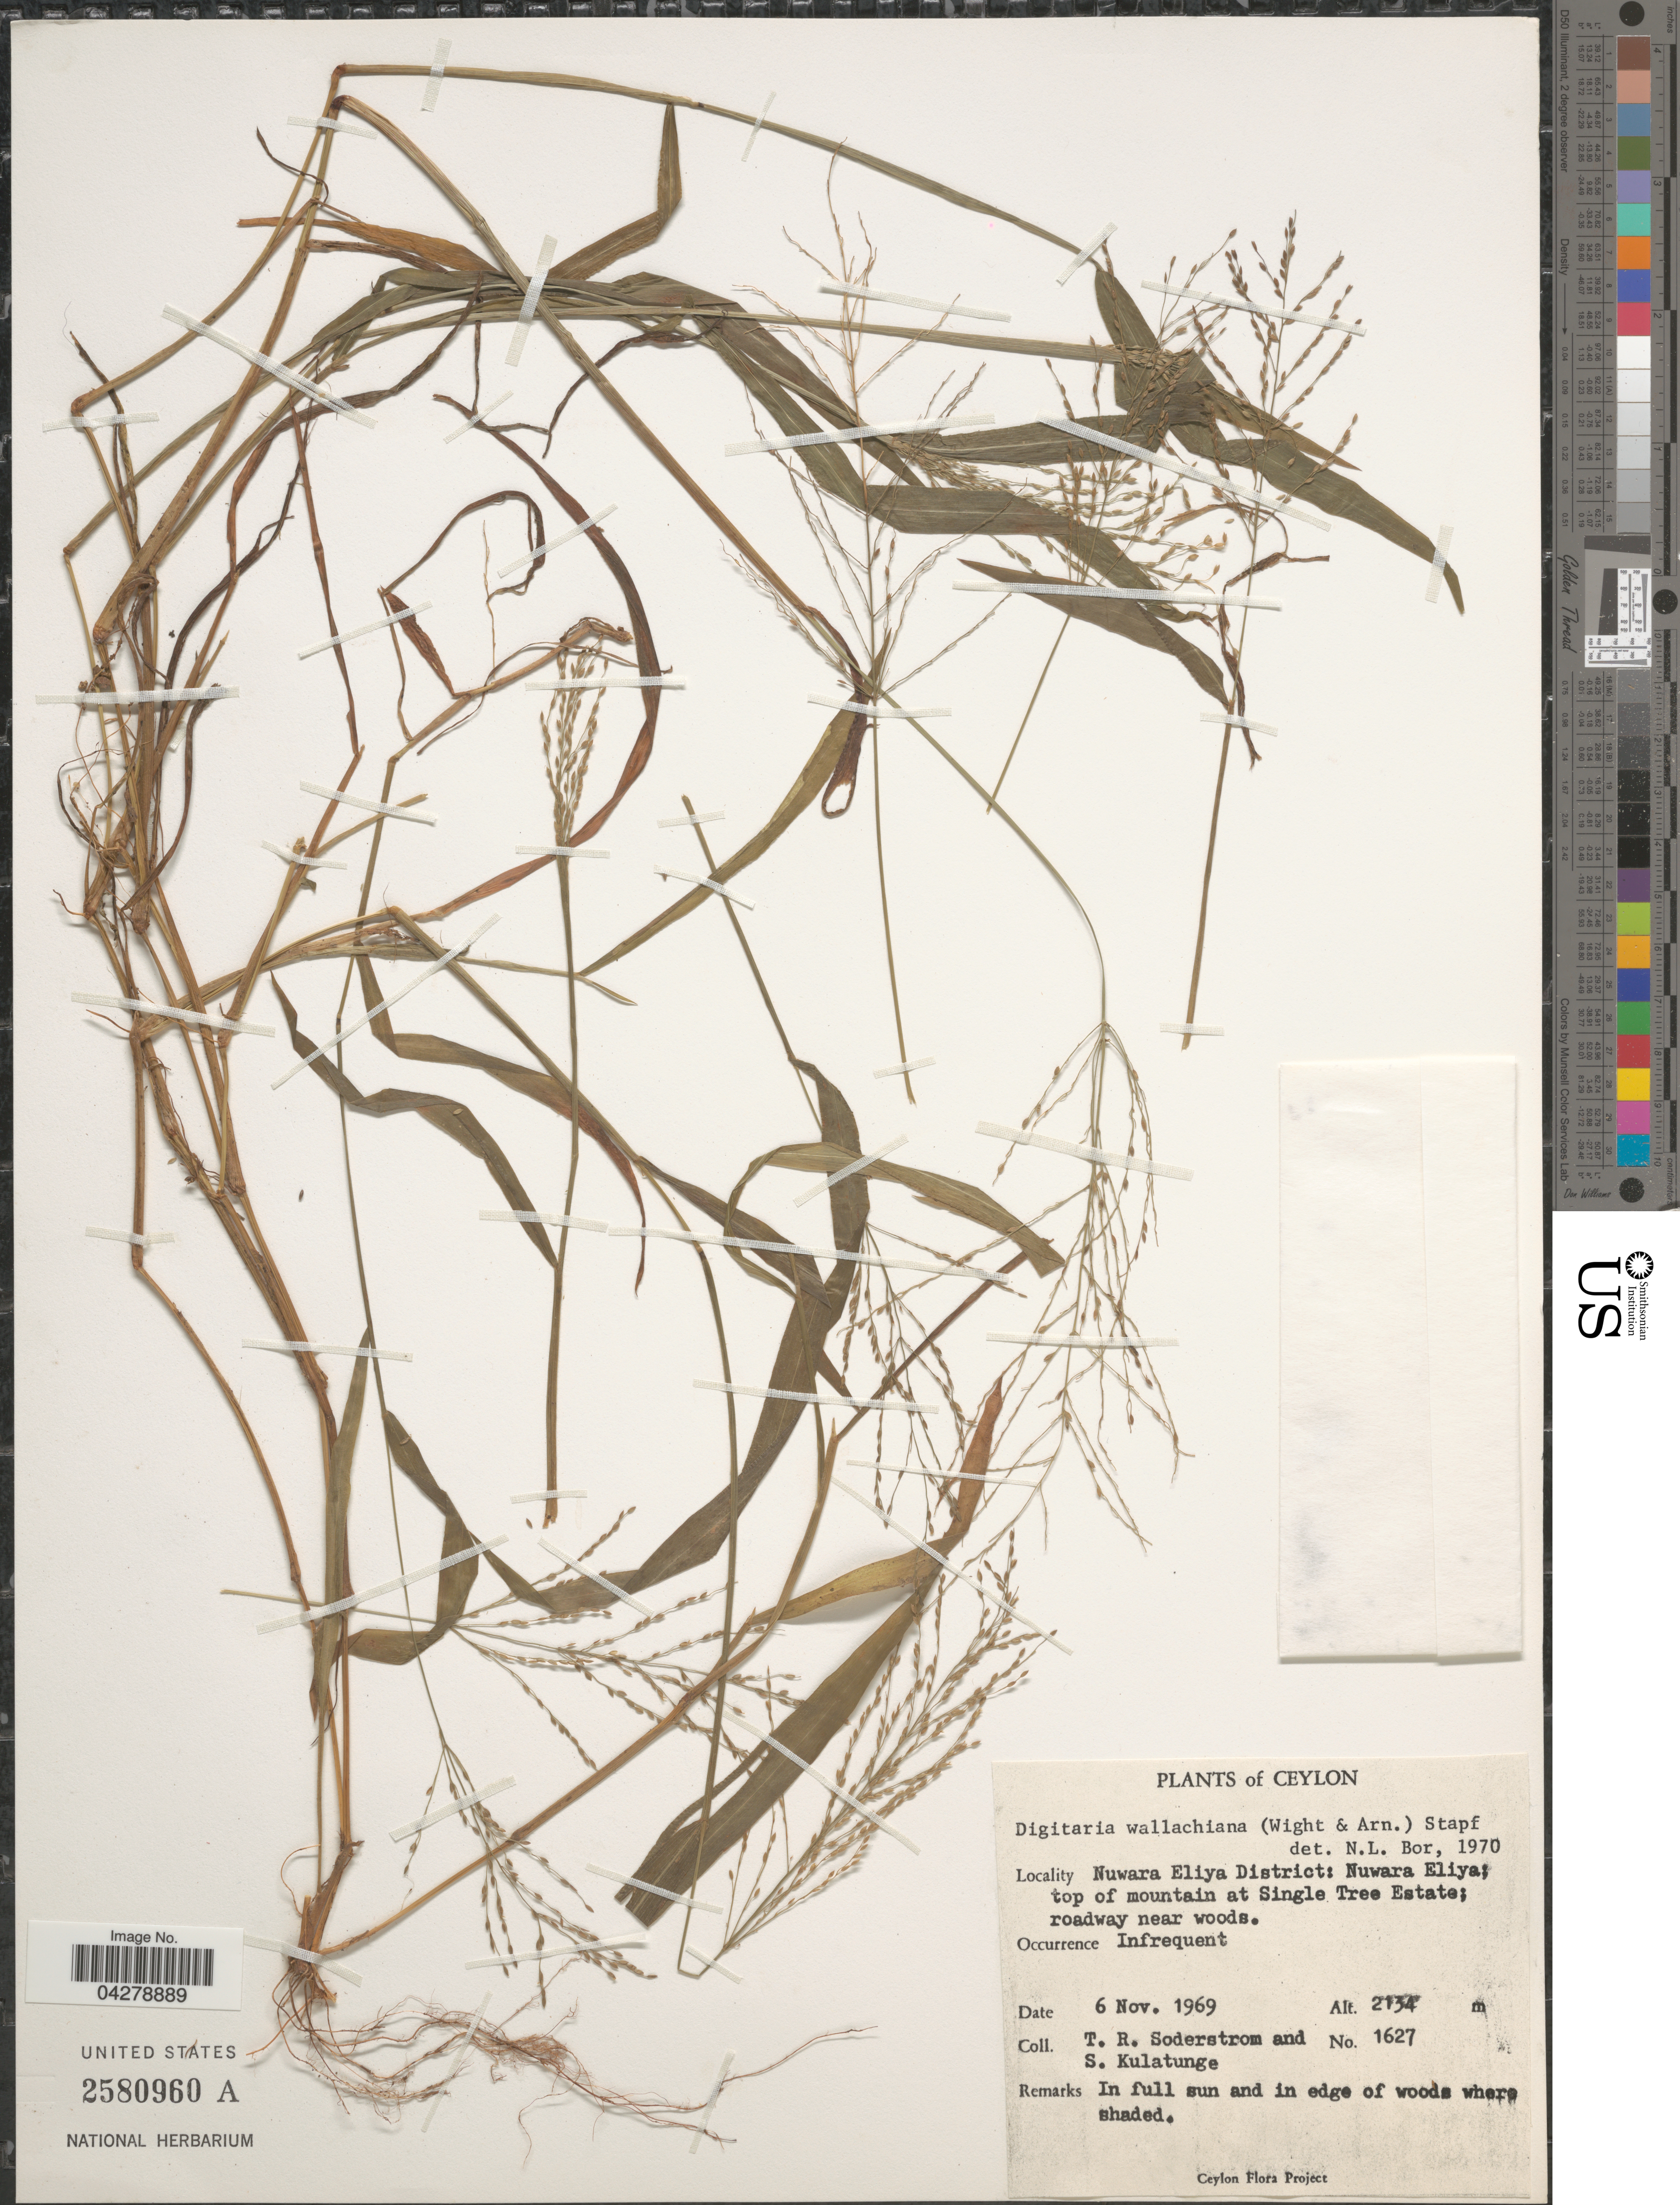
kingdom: Plantae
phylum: Tracheophyta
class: Liliopsida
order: Poales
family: Poaceae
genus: Digitaria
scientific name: Digitaria wallichiana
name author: (Nees) Stapf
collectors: T. R. Soderstrom & S. Kulatunge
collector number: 1627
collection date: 1969-11-06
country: Sri Lanka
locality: Ceylon. Nuwara Eliya District: Nuwara Eliya; top of mountain at Single Tree Estate; roadway near woods. In full sun and in edge of woods where shaded.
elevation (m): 2134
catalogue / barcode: US 2580960A